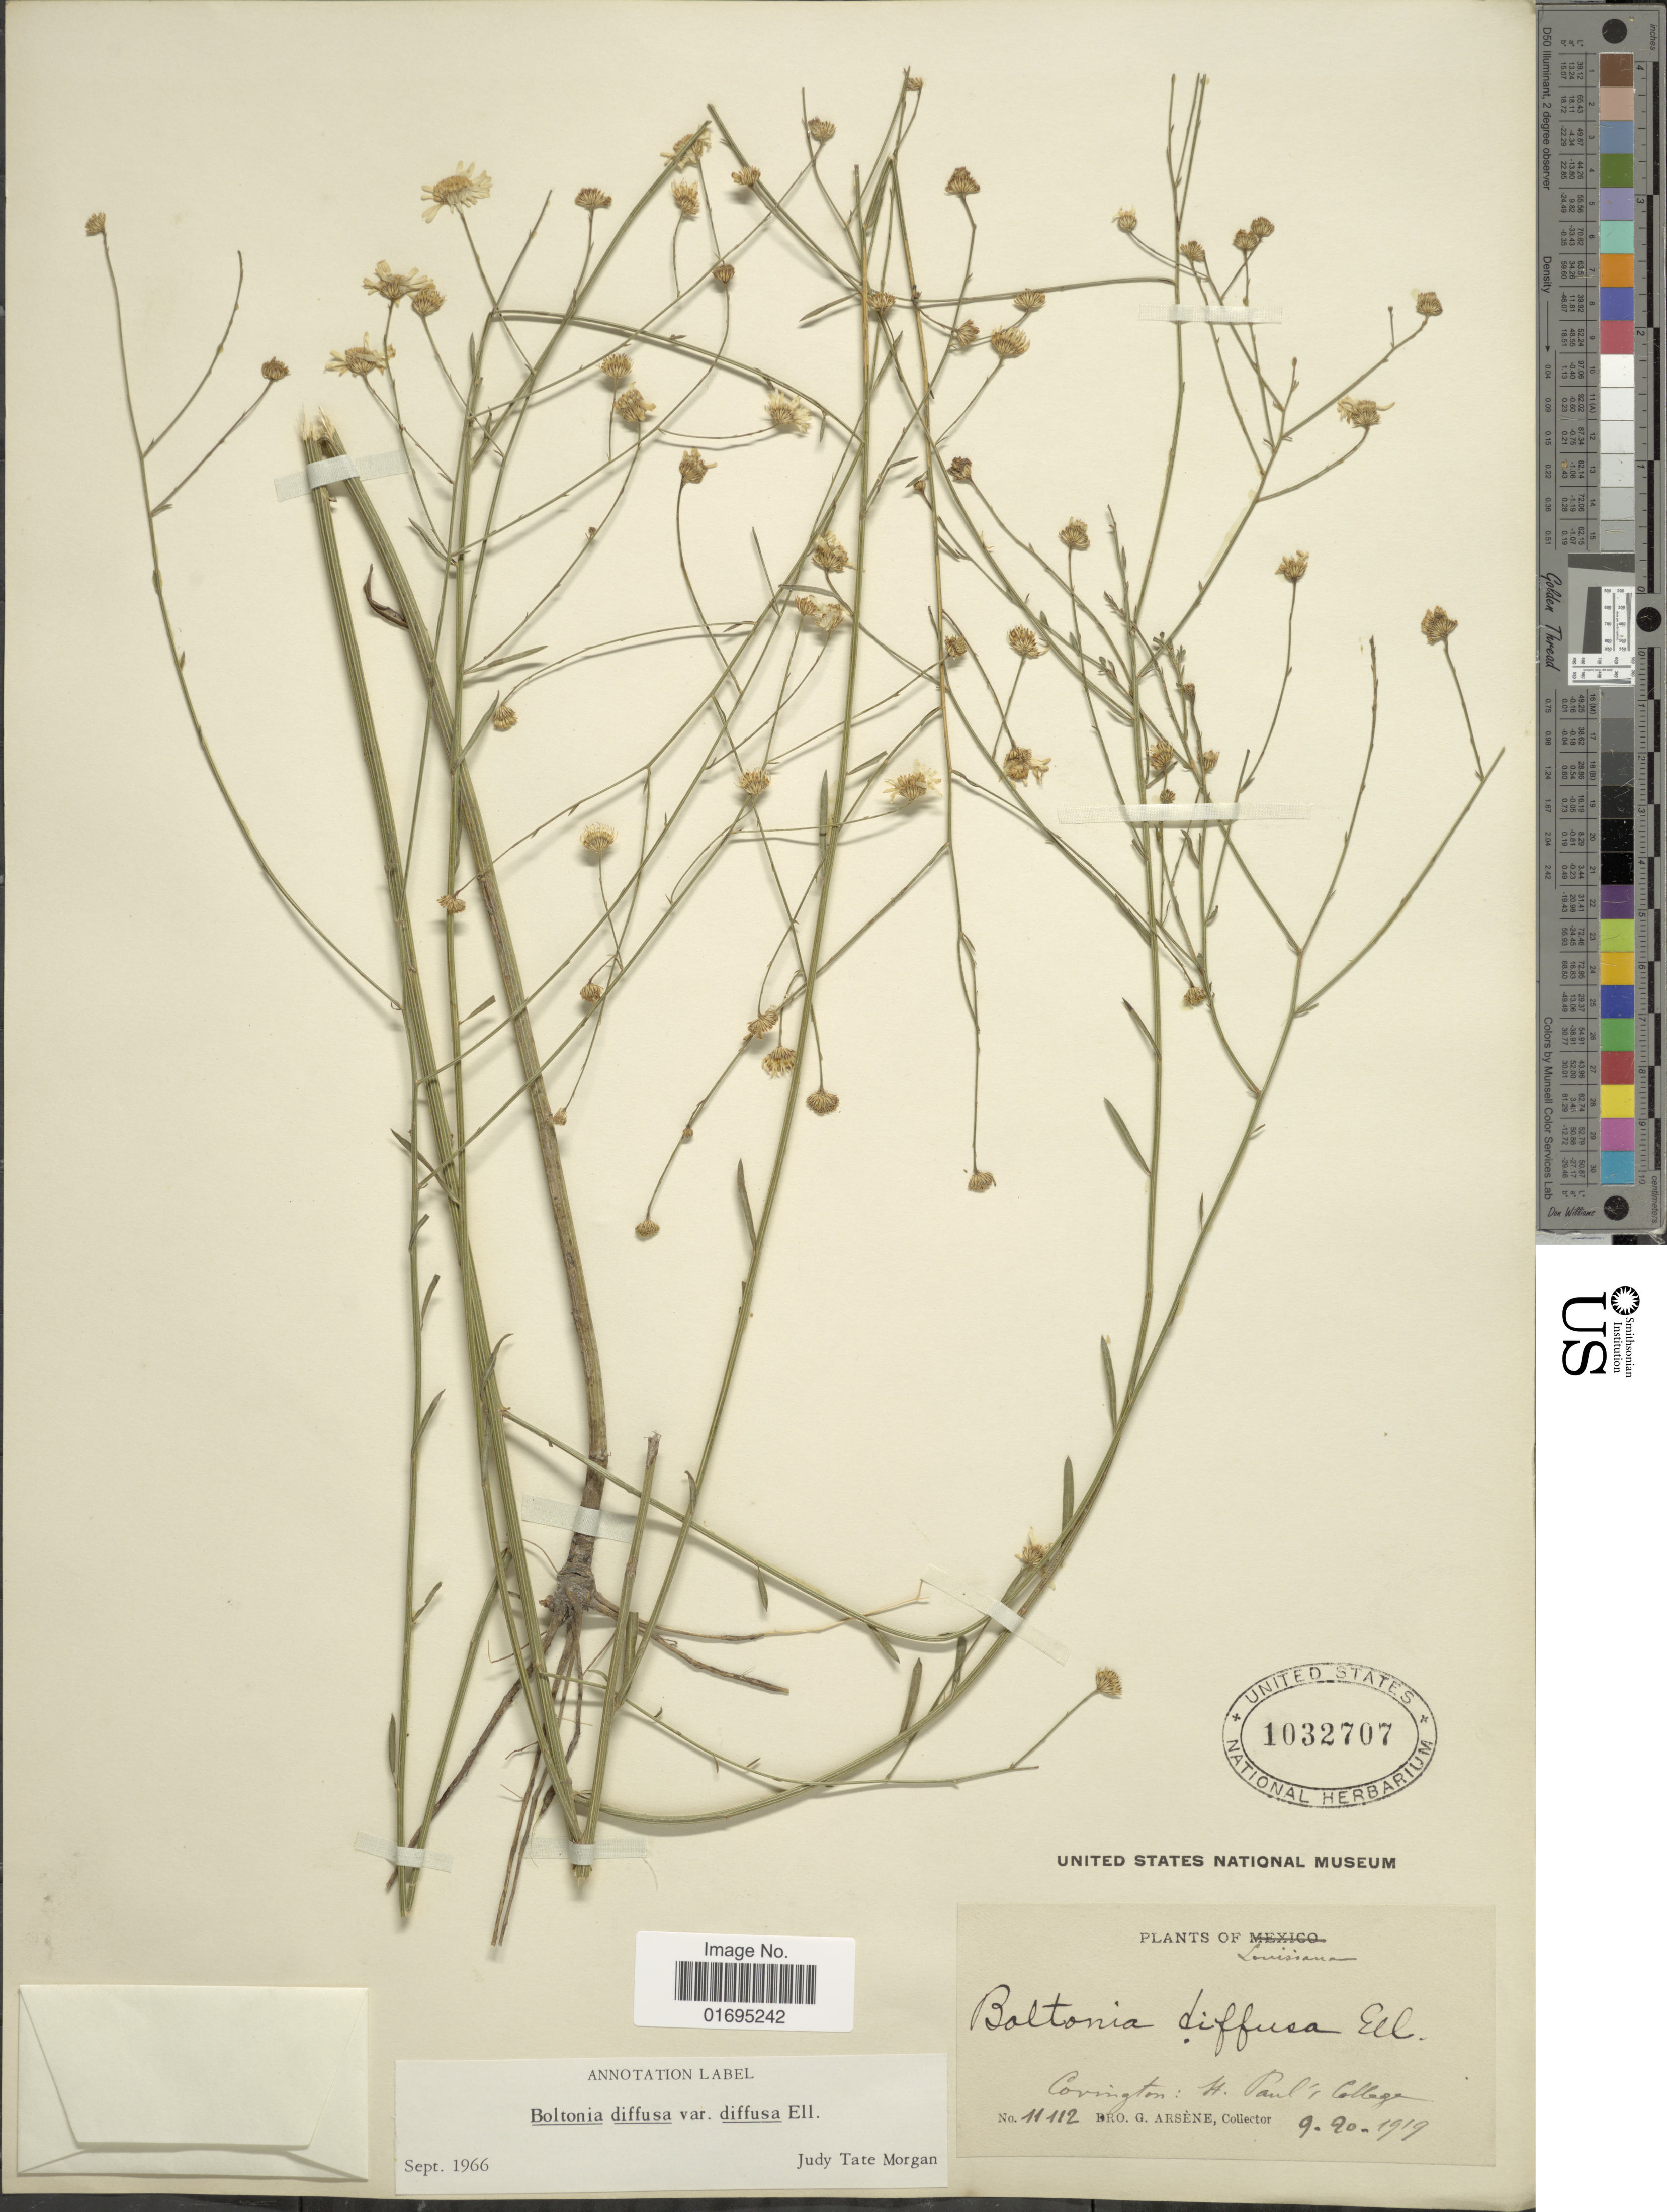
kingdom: Plantae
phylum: Tracheophyta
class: Magnoliopsida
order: Asterales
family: Asteraceae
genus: Boltonia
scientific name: Boltonia diffusa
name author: Elliott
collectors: Bro. G. Arsène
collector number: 11112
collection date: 1919-09-20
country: United States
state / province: Louisiana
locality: Covington: St. Paul's College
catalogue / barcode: US 1032707